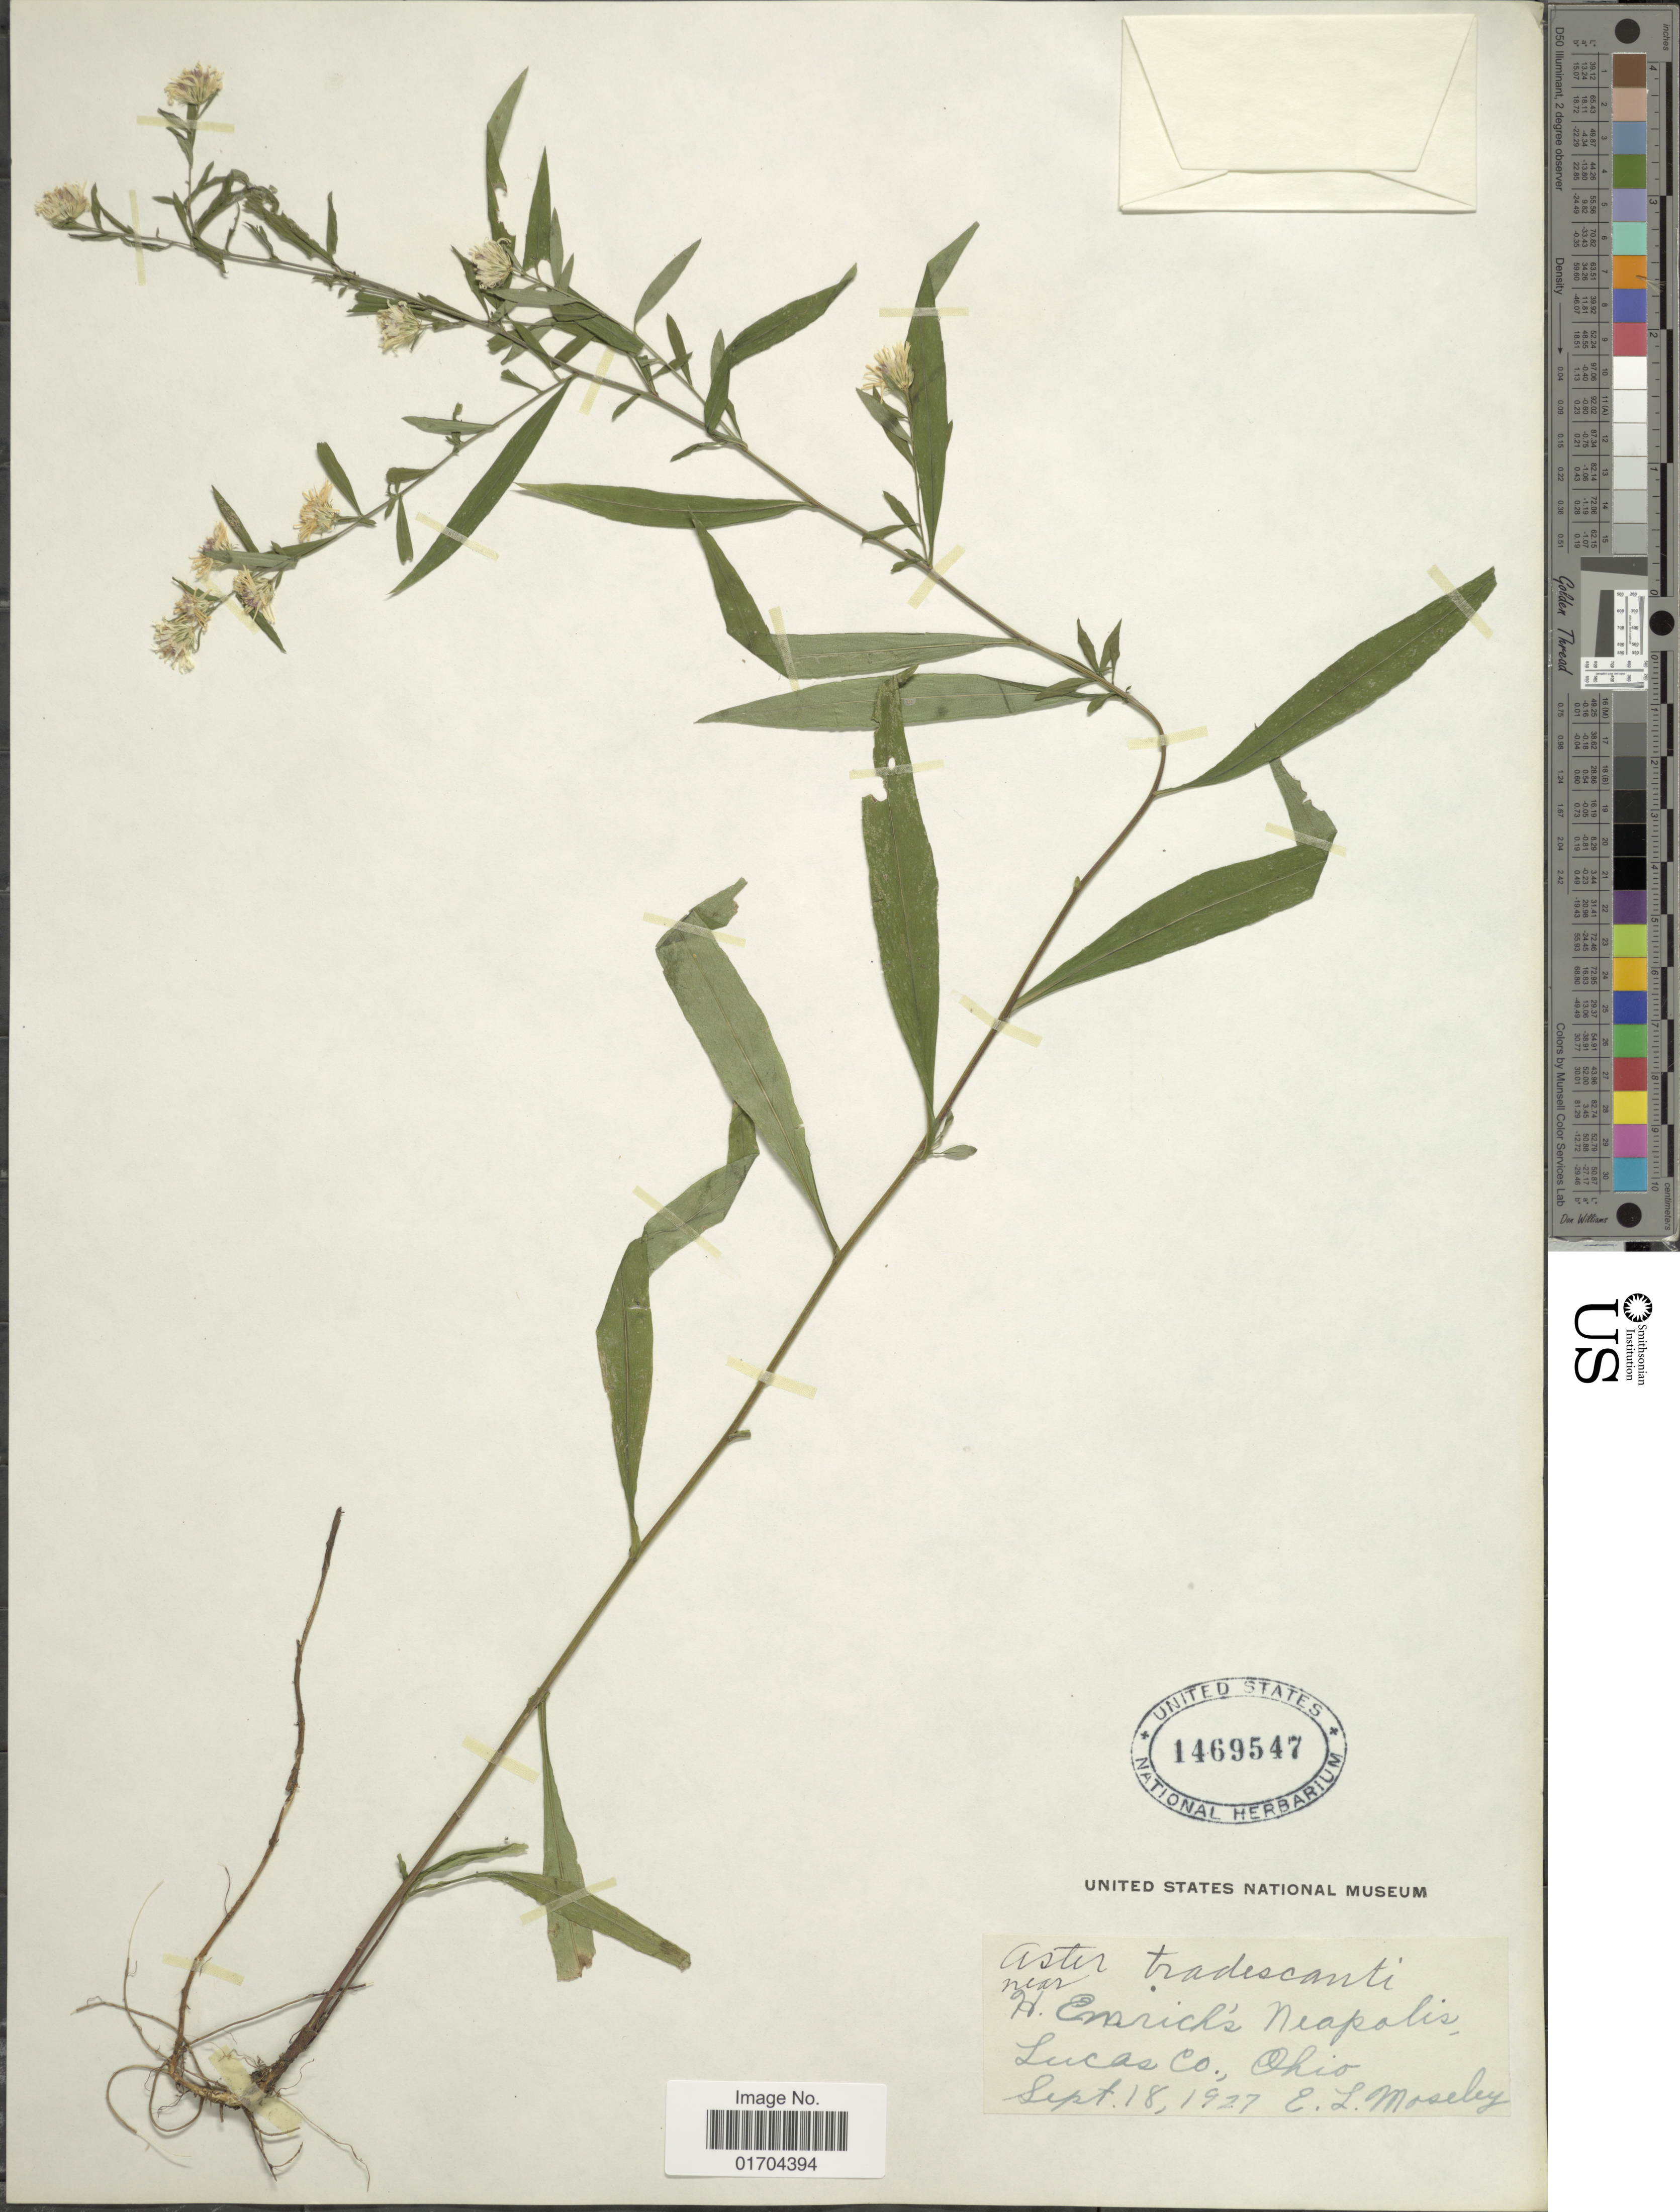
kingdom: Plantae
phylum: Tracheophyta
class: Magnoliopsida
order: Asterales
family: Asteraceae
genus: Symphyotrichum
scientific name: Symphyotrichum sp.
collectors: E. Moseley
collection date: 1927-09-18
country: United States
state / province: Ohio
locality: H. Enrick's Neapolis, Lucas Co.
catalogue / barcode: US 1469547